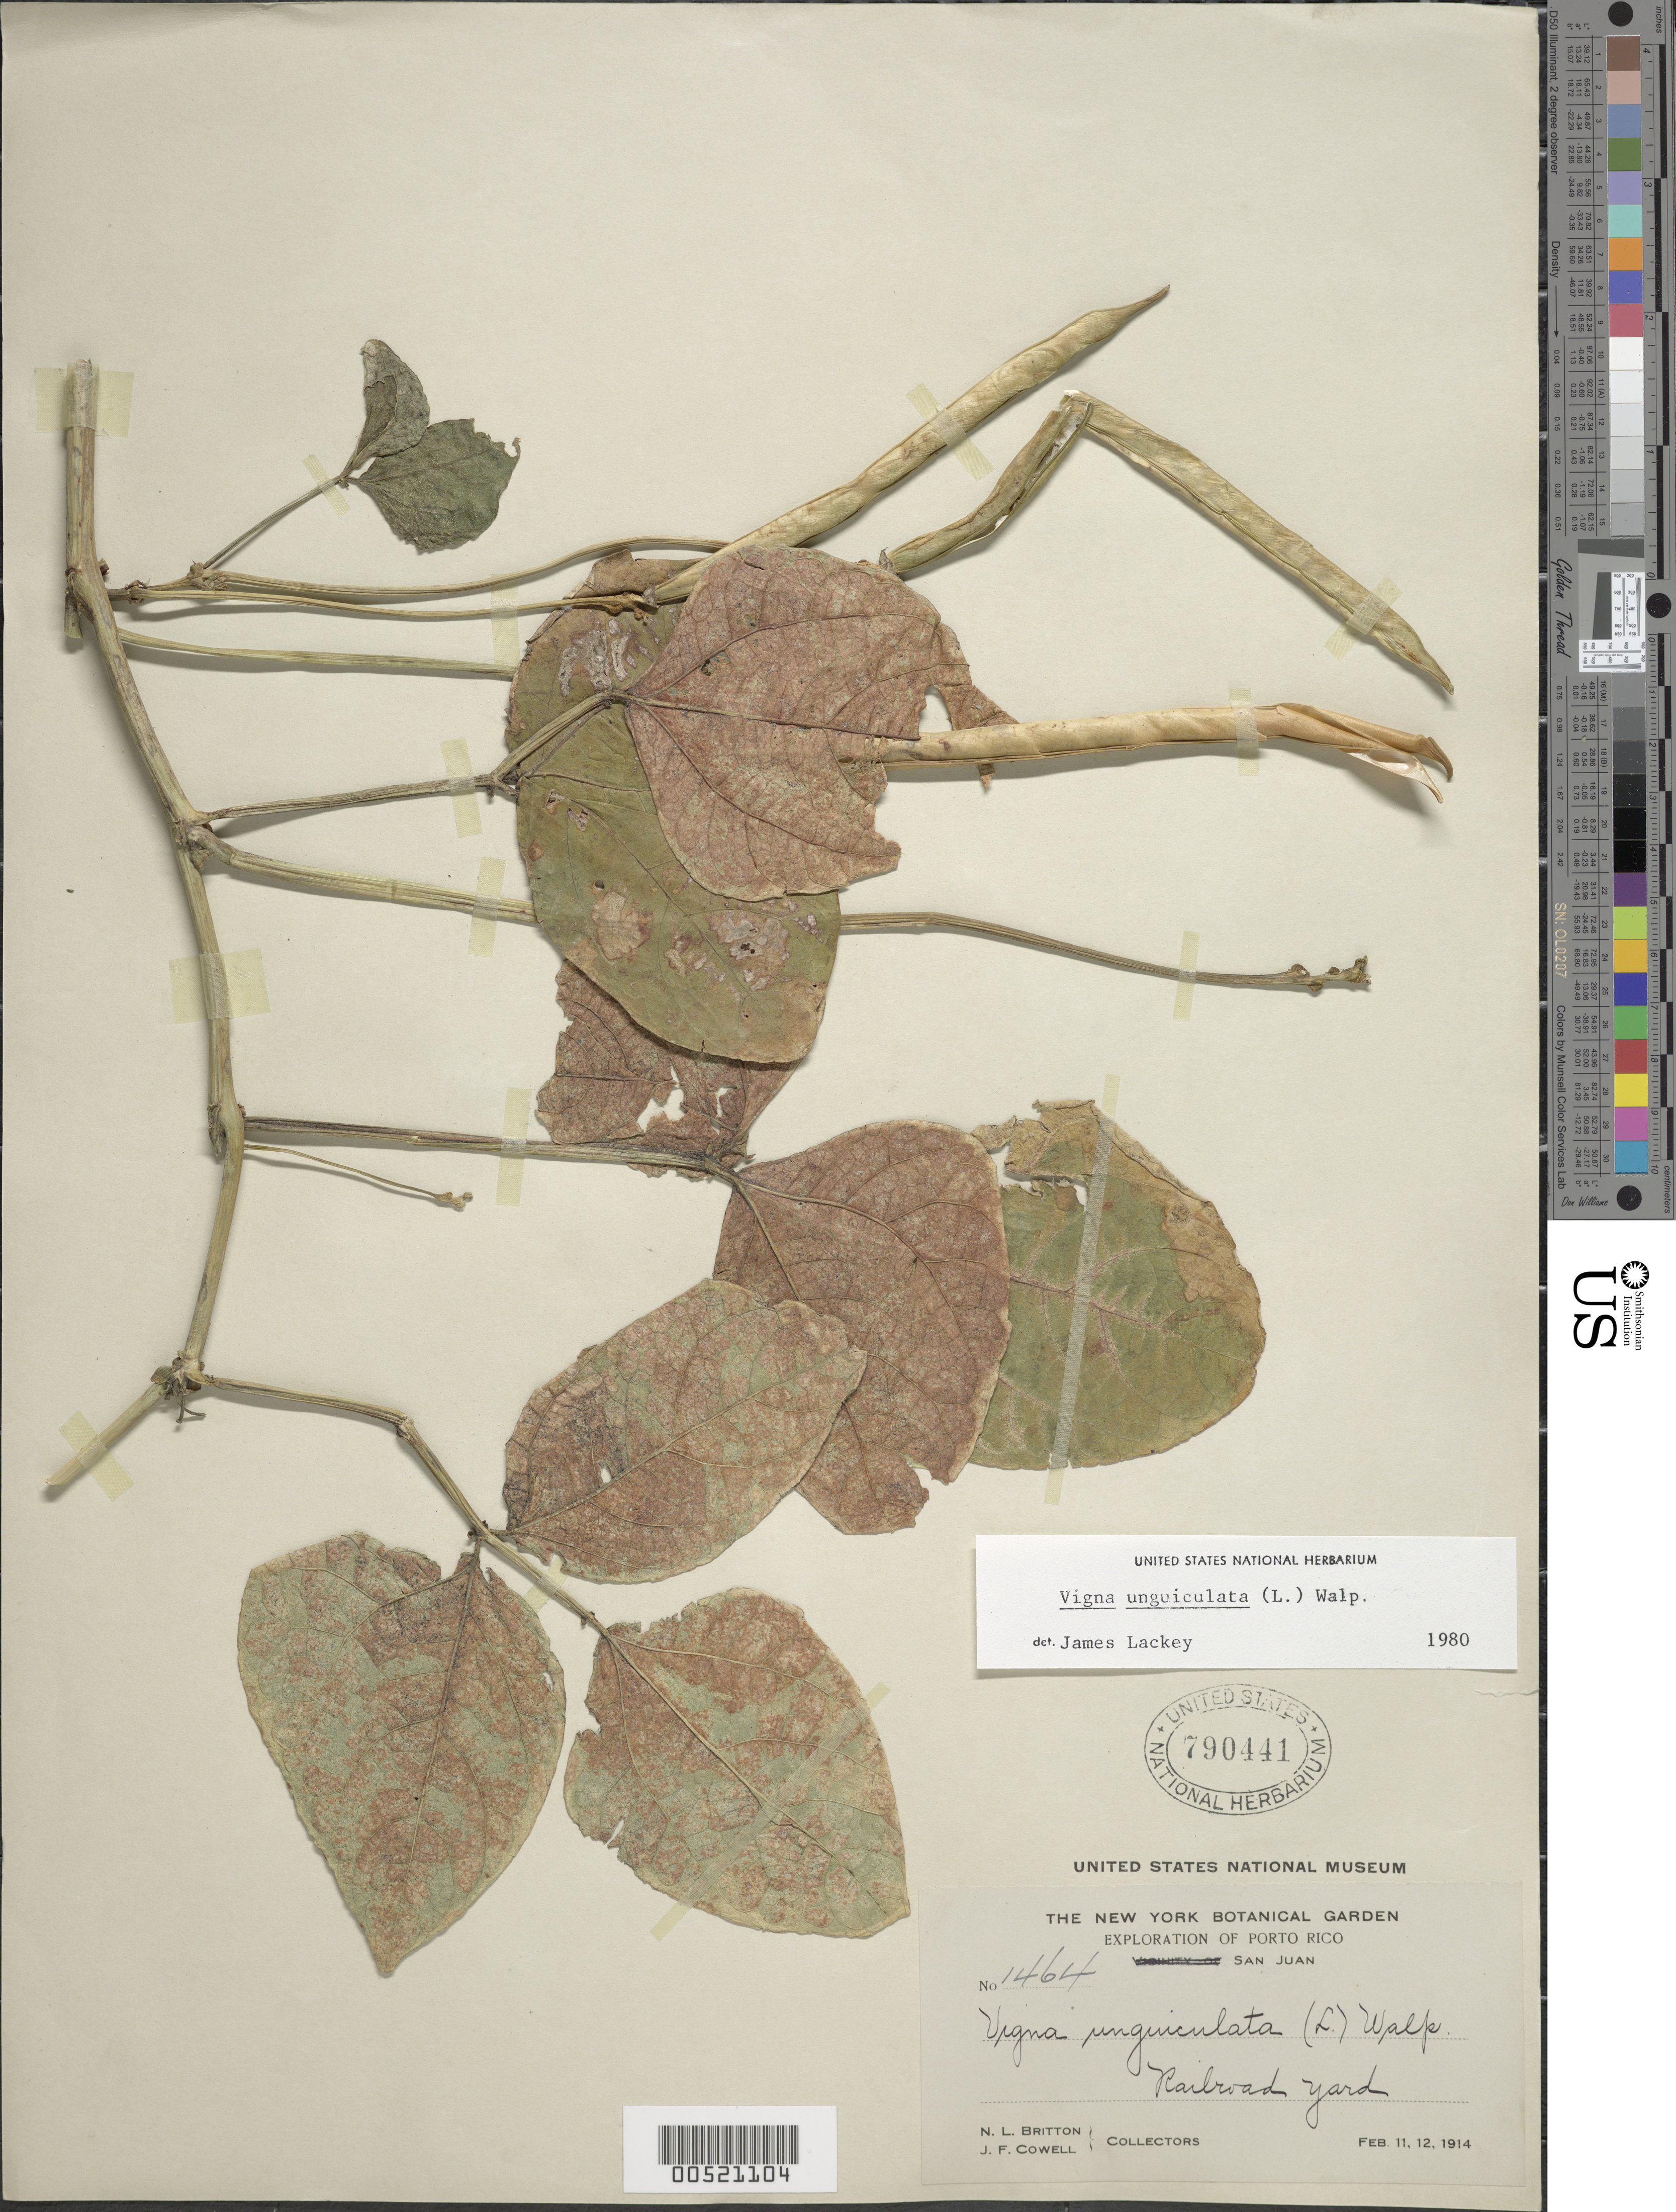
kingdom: Plantae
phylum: Tracheophyta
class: Magnoliopsida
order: Fabales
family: Fabaceae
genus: Vigna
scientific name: Vigna unguiculata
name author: (L.) Walp.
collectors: N. Britton & J. F. Cowell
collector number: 1464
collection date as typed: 11 Feb 1914 to 12 Feb 1914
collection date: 1914-02-11/1914-02-12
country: Puerto Rico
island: Greater Antilles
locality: San Juan. Railroad yard.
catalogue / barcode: US 790441